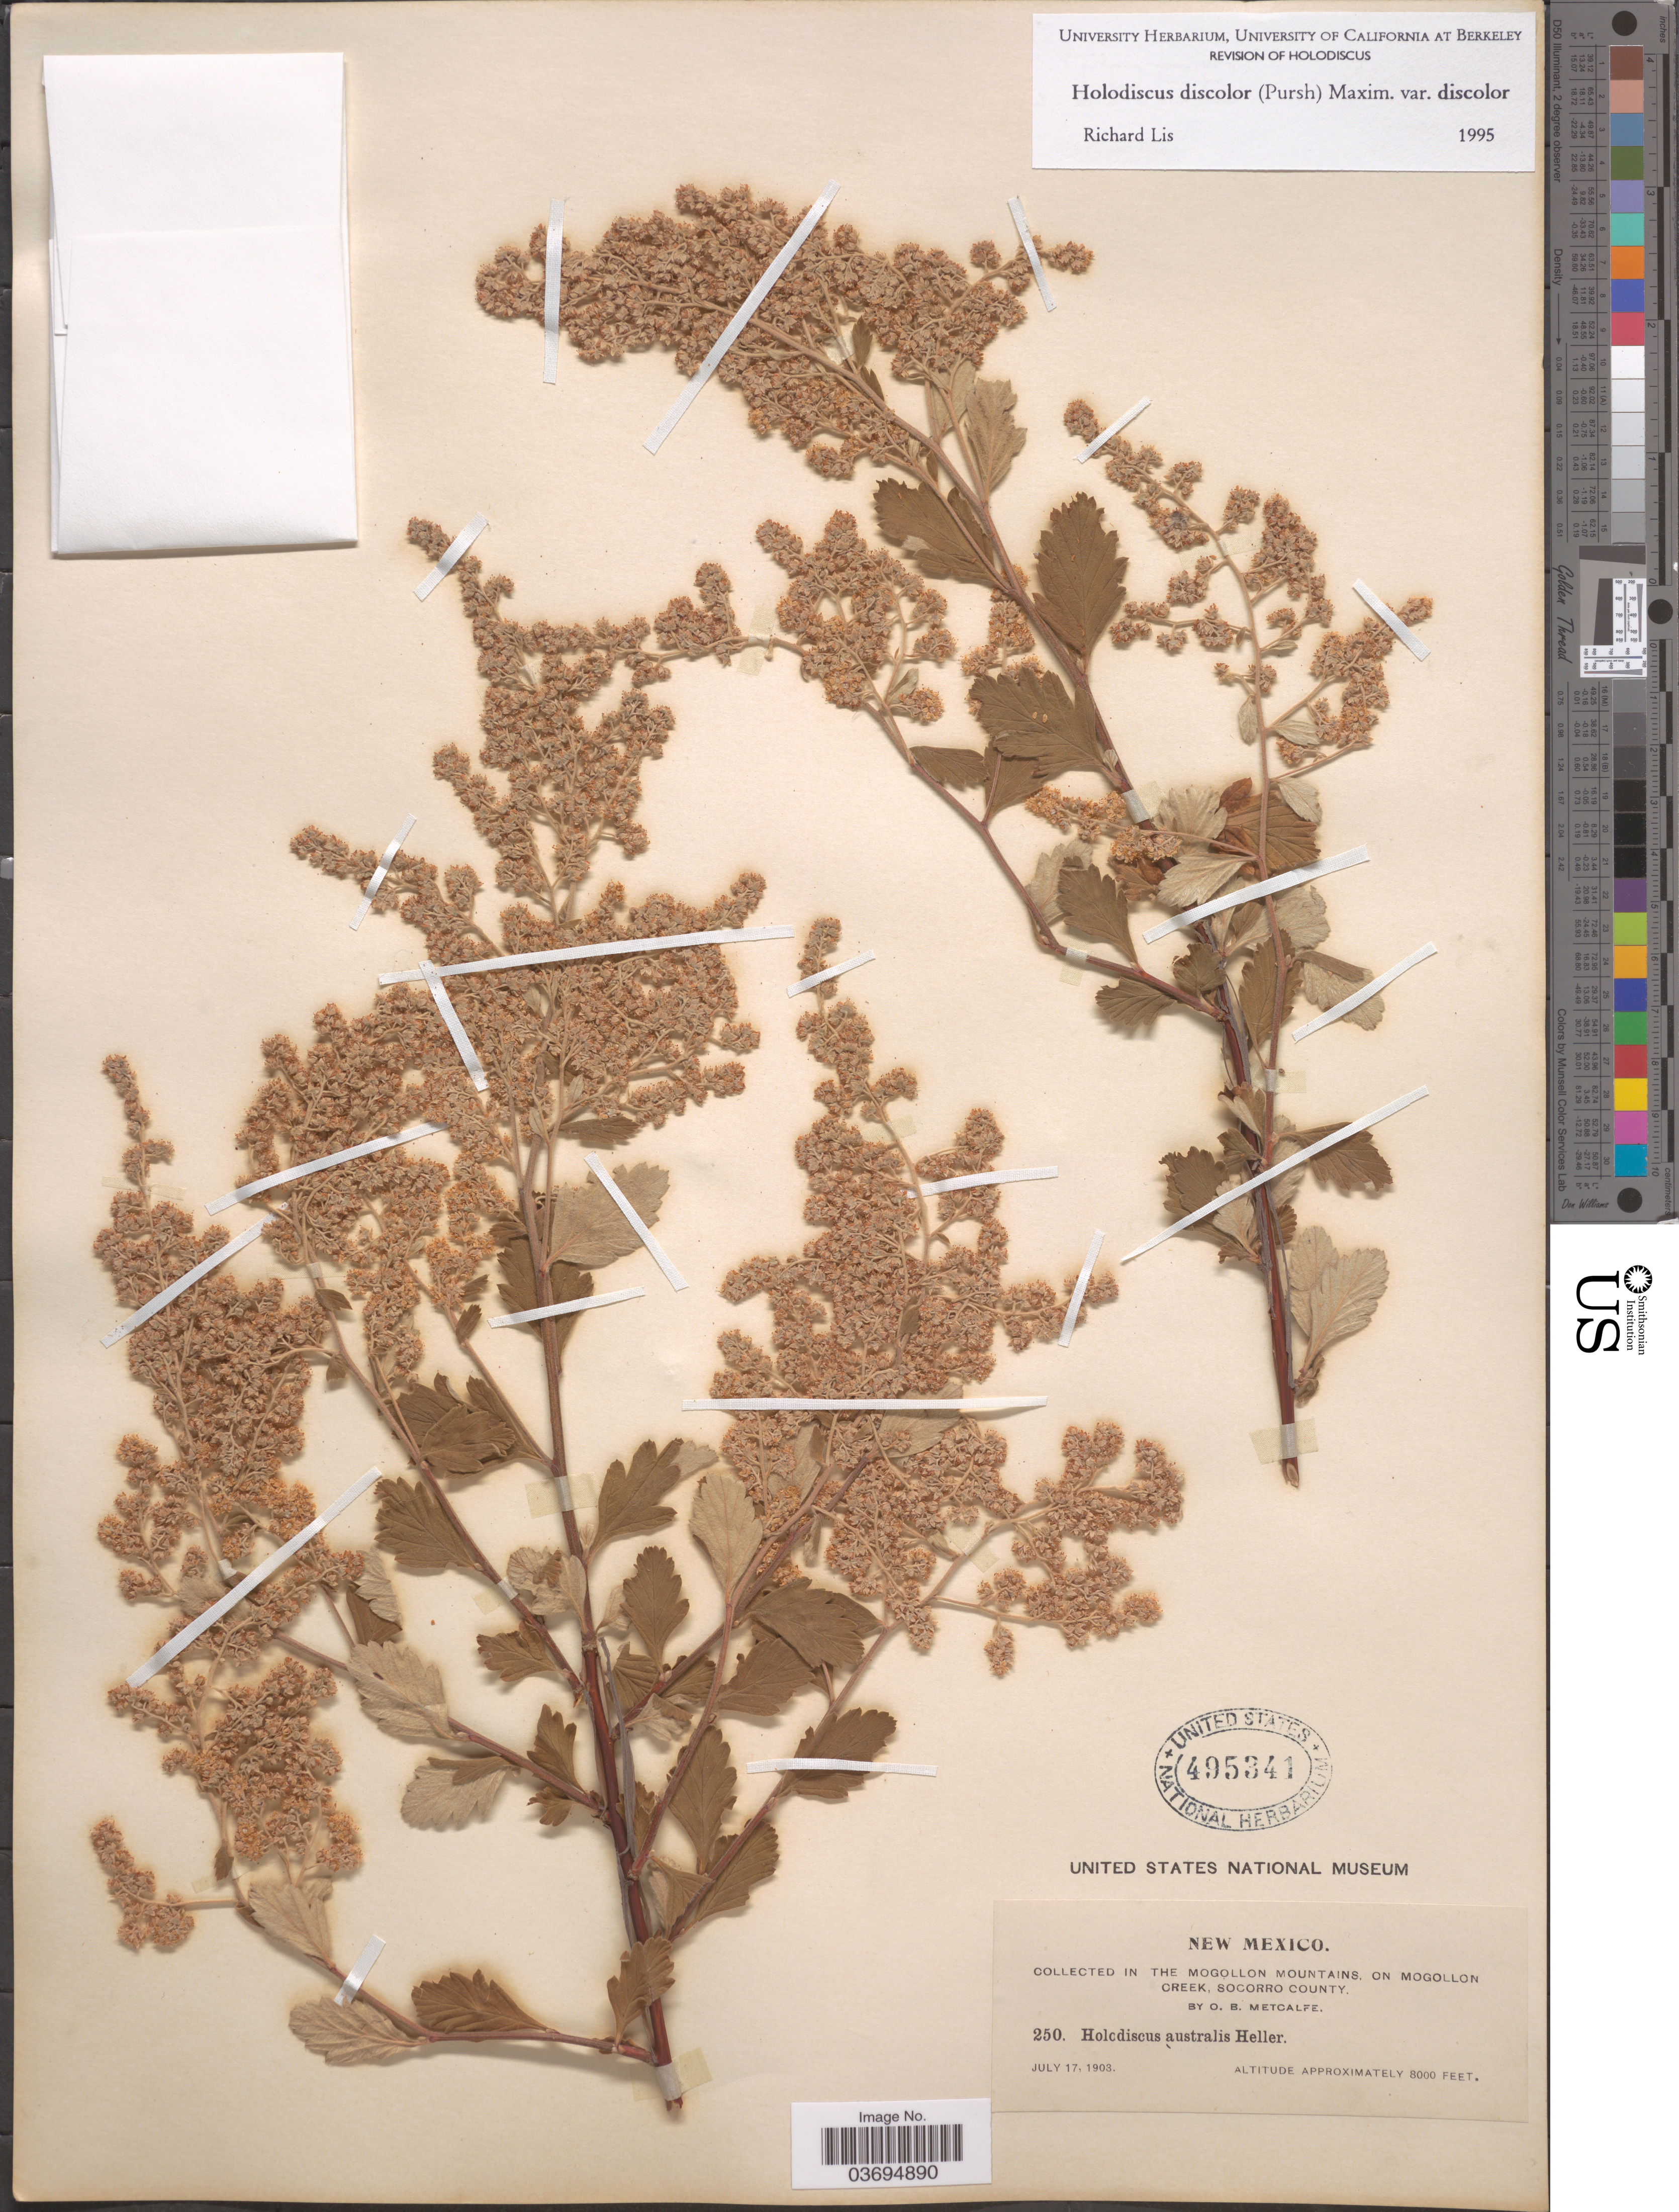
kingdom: Plantae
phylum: Tracheophyta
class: Magnoliopsida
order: Rosales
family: Rosaceae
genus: Holodiscus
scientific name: Holodiscus discolor var. discolor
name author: (Pursh) Maxim.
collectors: O. B. Metcalfe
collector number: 250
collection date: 1903-07-17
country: United States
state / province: New Mexico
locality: In the Mogollon Mountains, On Mogollon Creek, Socorro County.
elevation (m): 2438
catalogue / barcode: US 495341